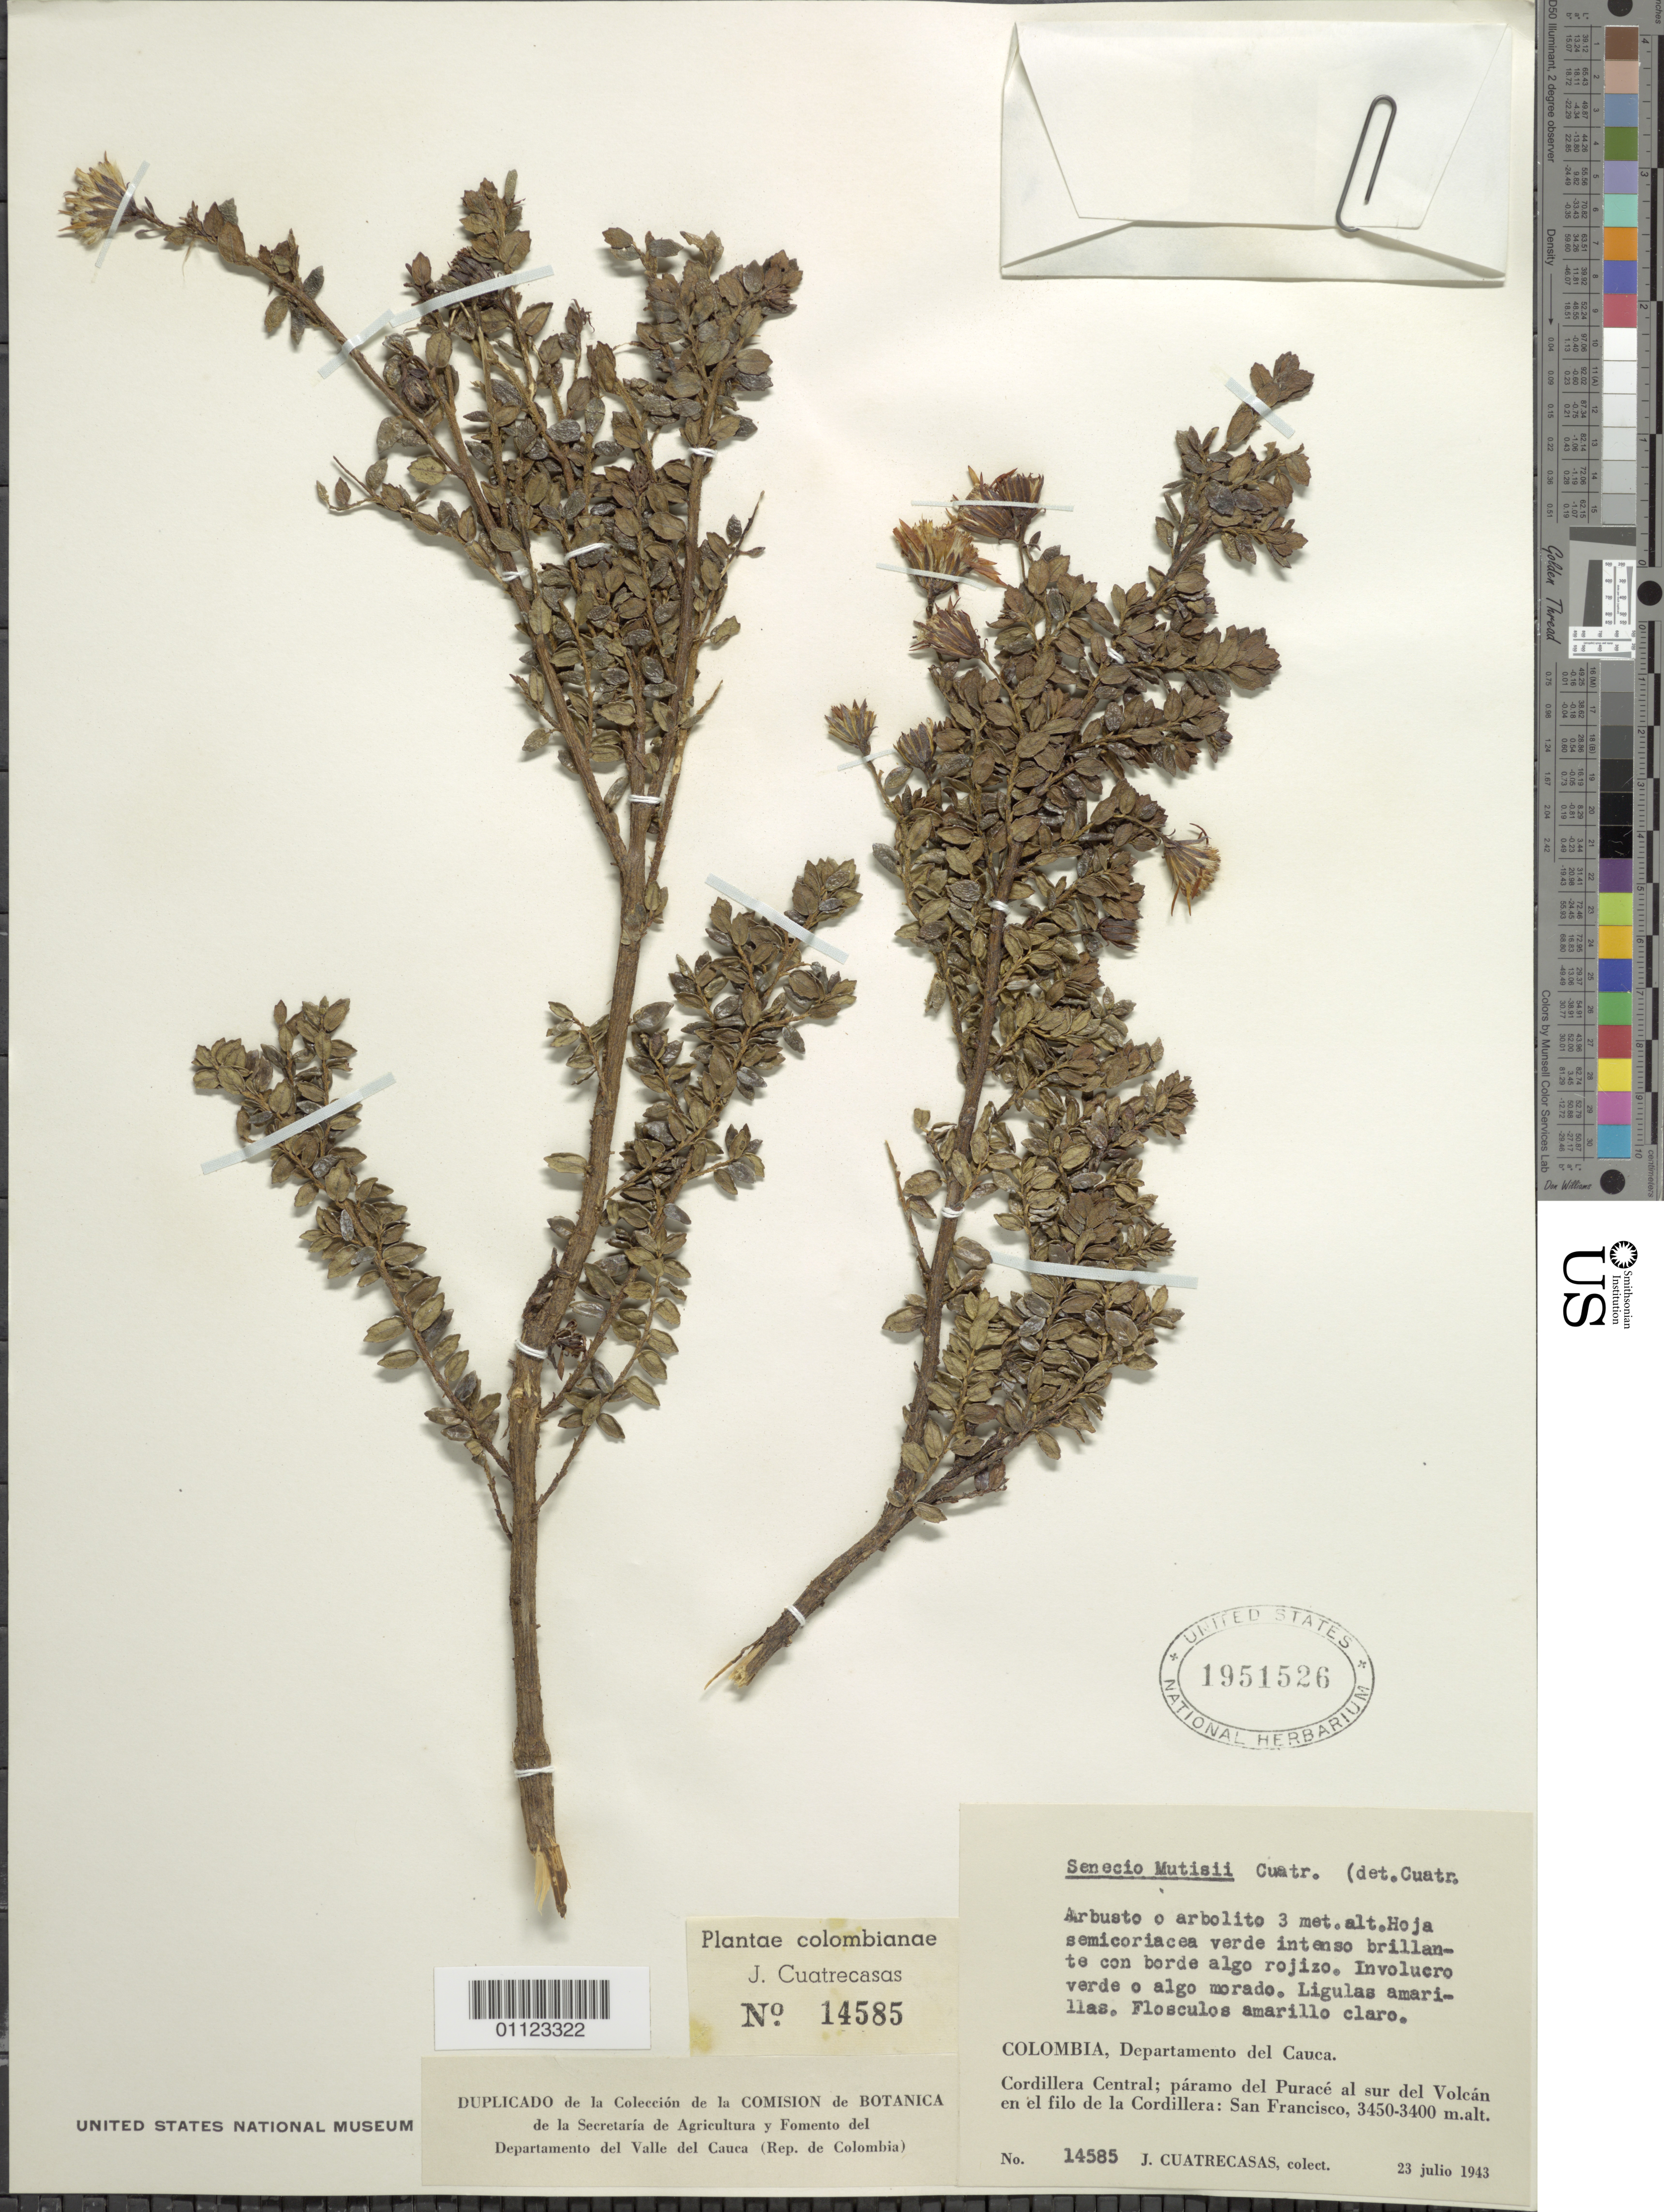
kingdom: Plantae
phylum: Tracheophyta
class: Magnoliopsida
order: Asterales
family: Asteraceae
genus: Pentacalia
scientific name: Pentacalia mutisii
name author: (Cuatrec.) Cuatrec.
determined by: Cuatrecasas, J.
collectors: J. Cuatrecasas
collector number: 14585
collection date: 1943-07-23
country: Colombia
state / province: Cauca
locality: Cordillera Central, páramo del Puracé al sur del Volcán en el filo de la Cordillera, San Francisco.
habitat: Páramos.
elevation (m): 3400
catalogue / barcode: US 1951526